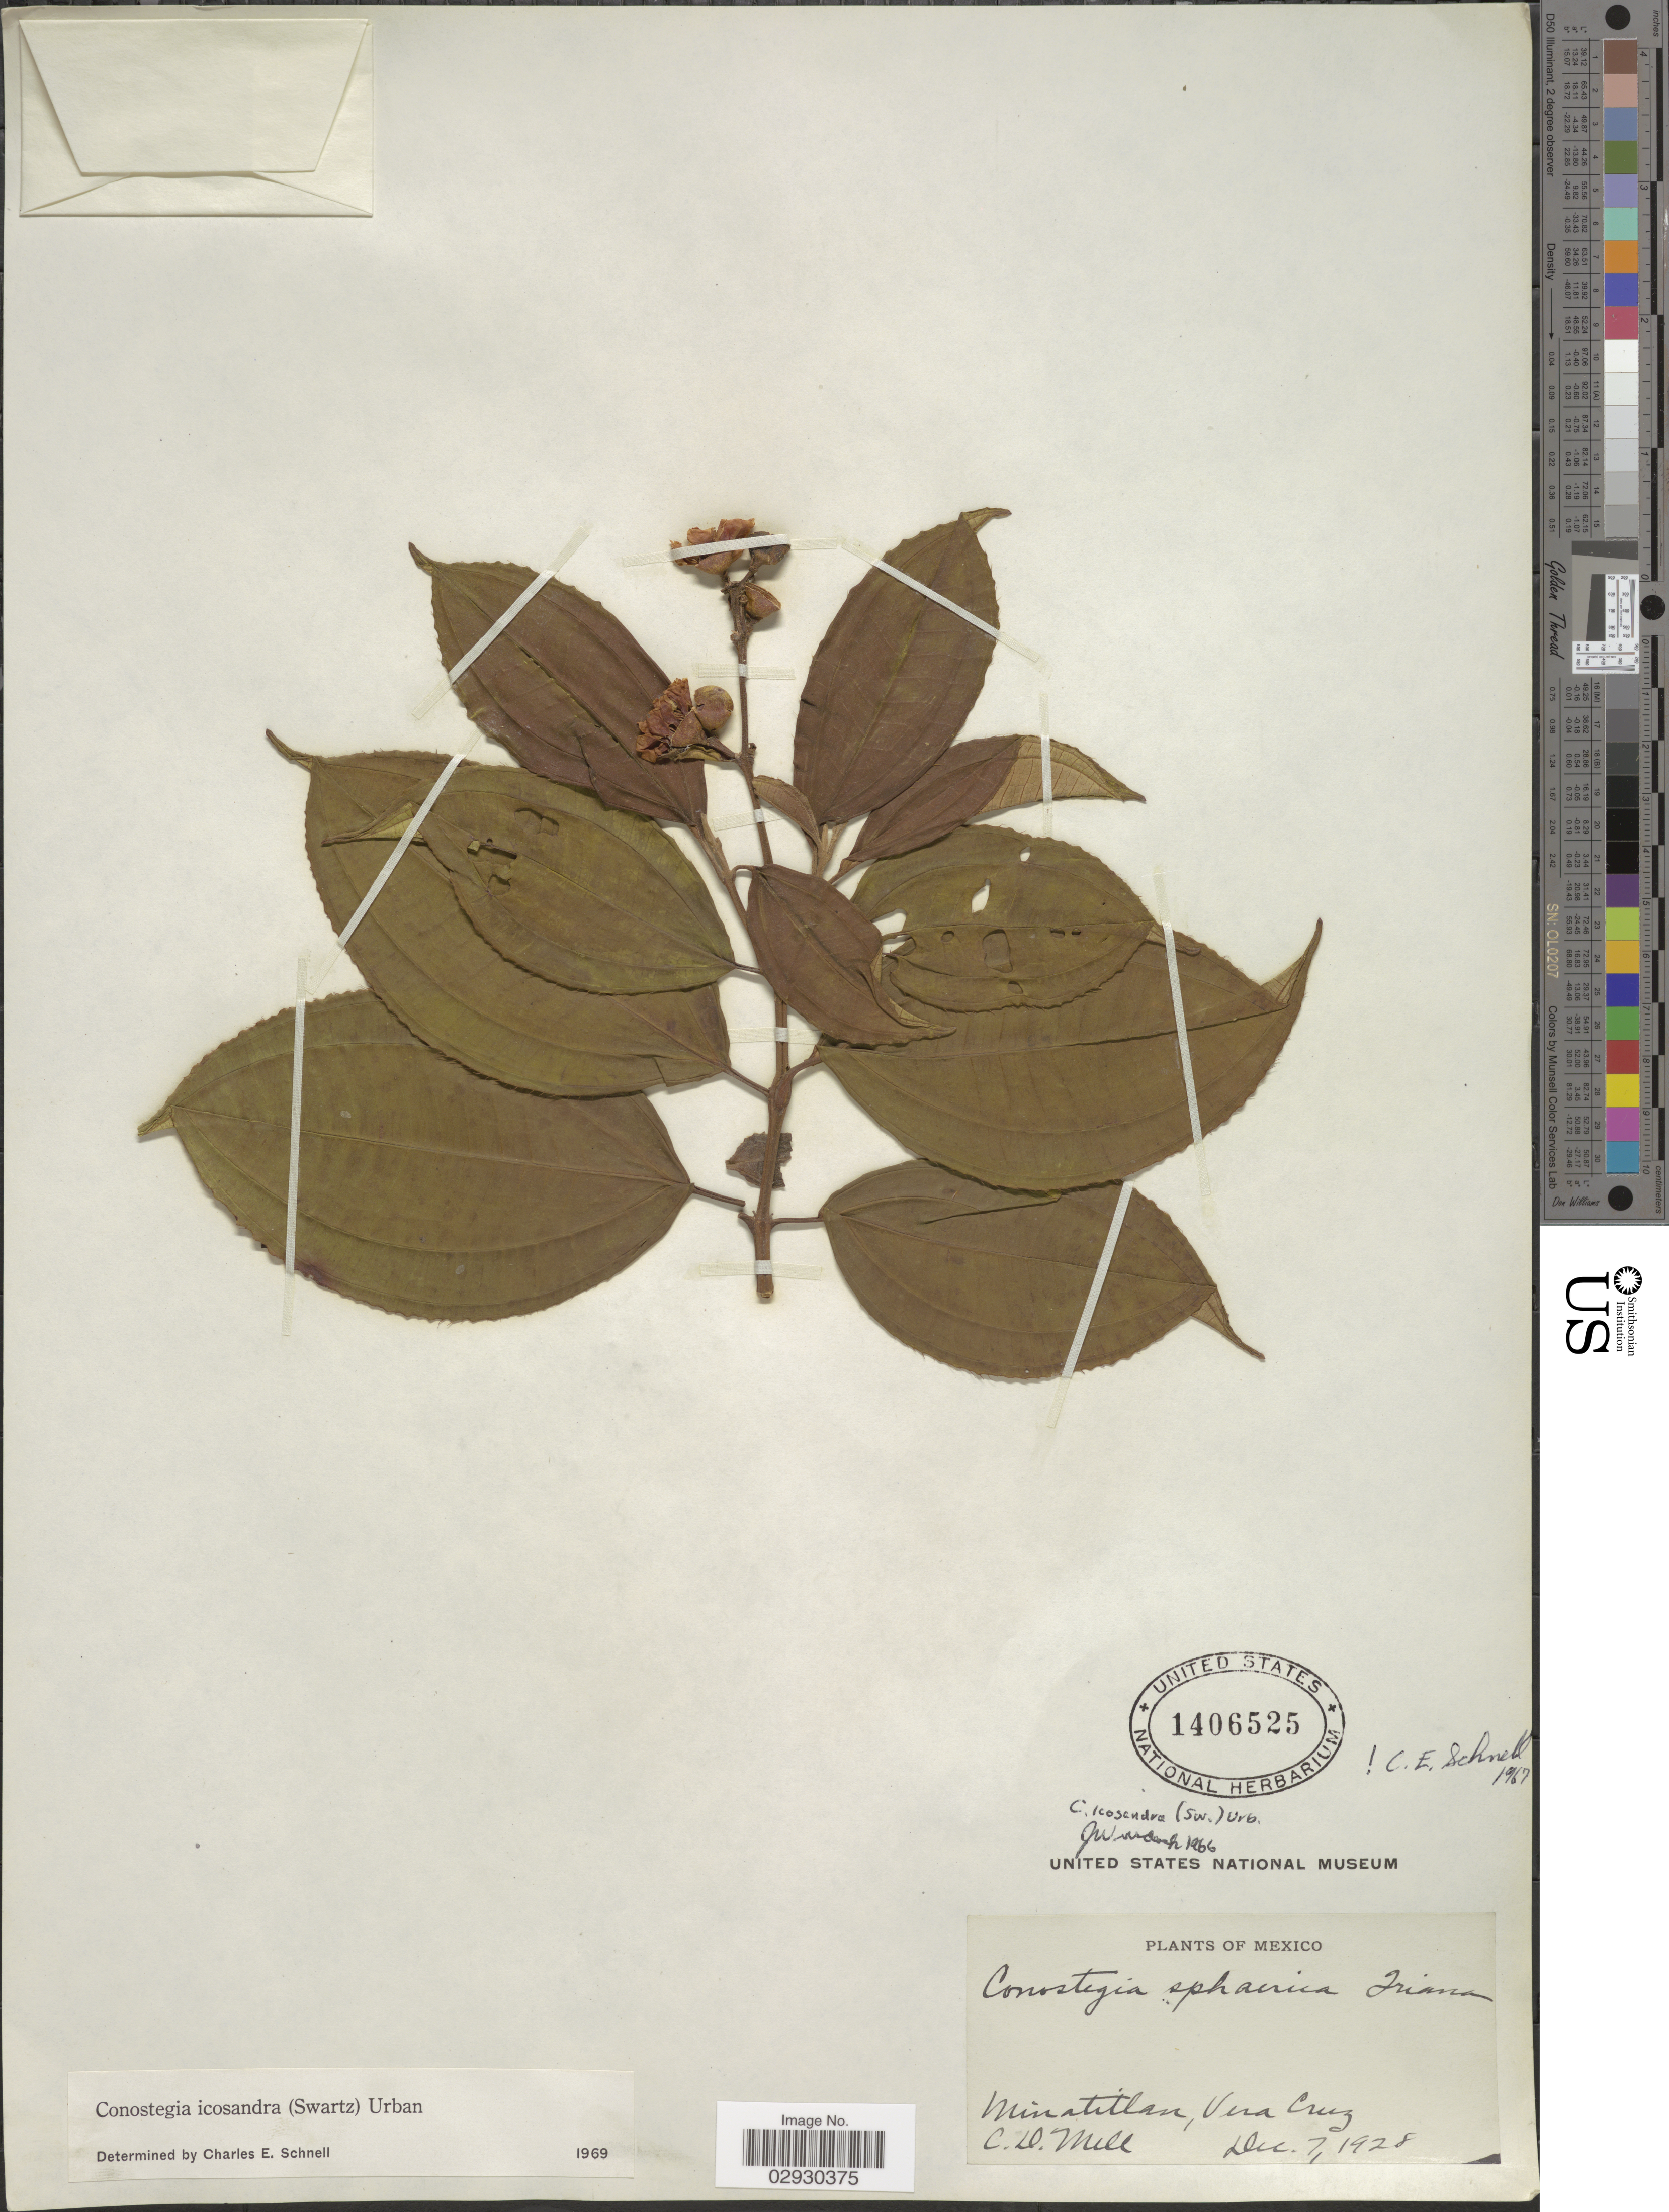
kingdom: Plantae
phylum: Tracheophyta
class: Magnoliopsida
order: Myrtales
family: Melastomataceae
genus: Conostegia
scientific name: Conostegia icosandra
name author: (Sw.) Urb.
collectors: C. D. Mill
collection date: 1928-12-07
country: Mexico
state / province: Veracruz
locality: Minatitlan, Vera Cruz.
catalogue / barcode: US 1406525